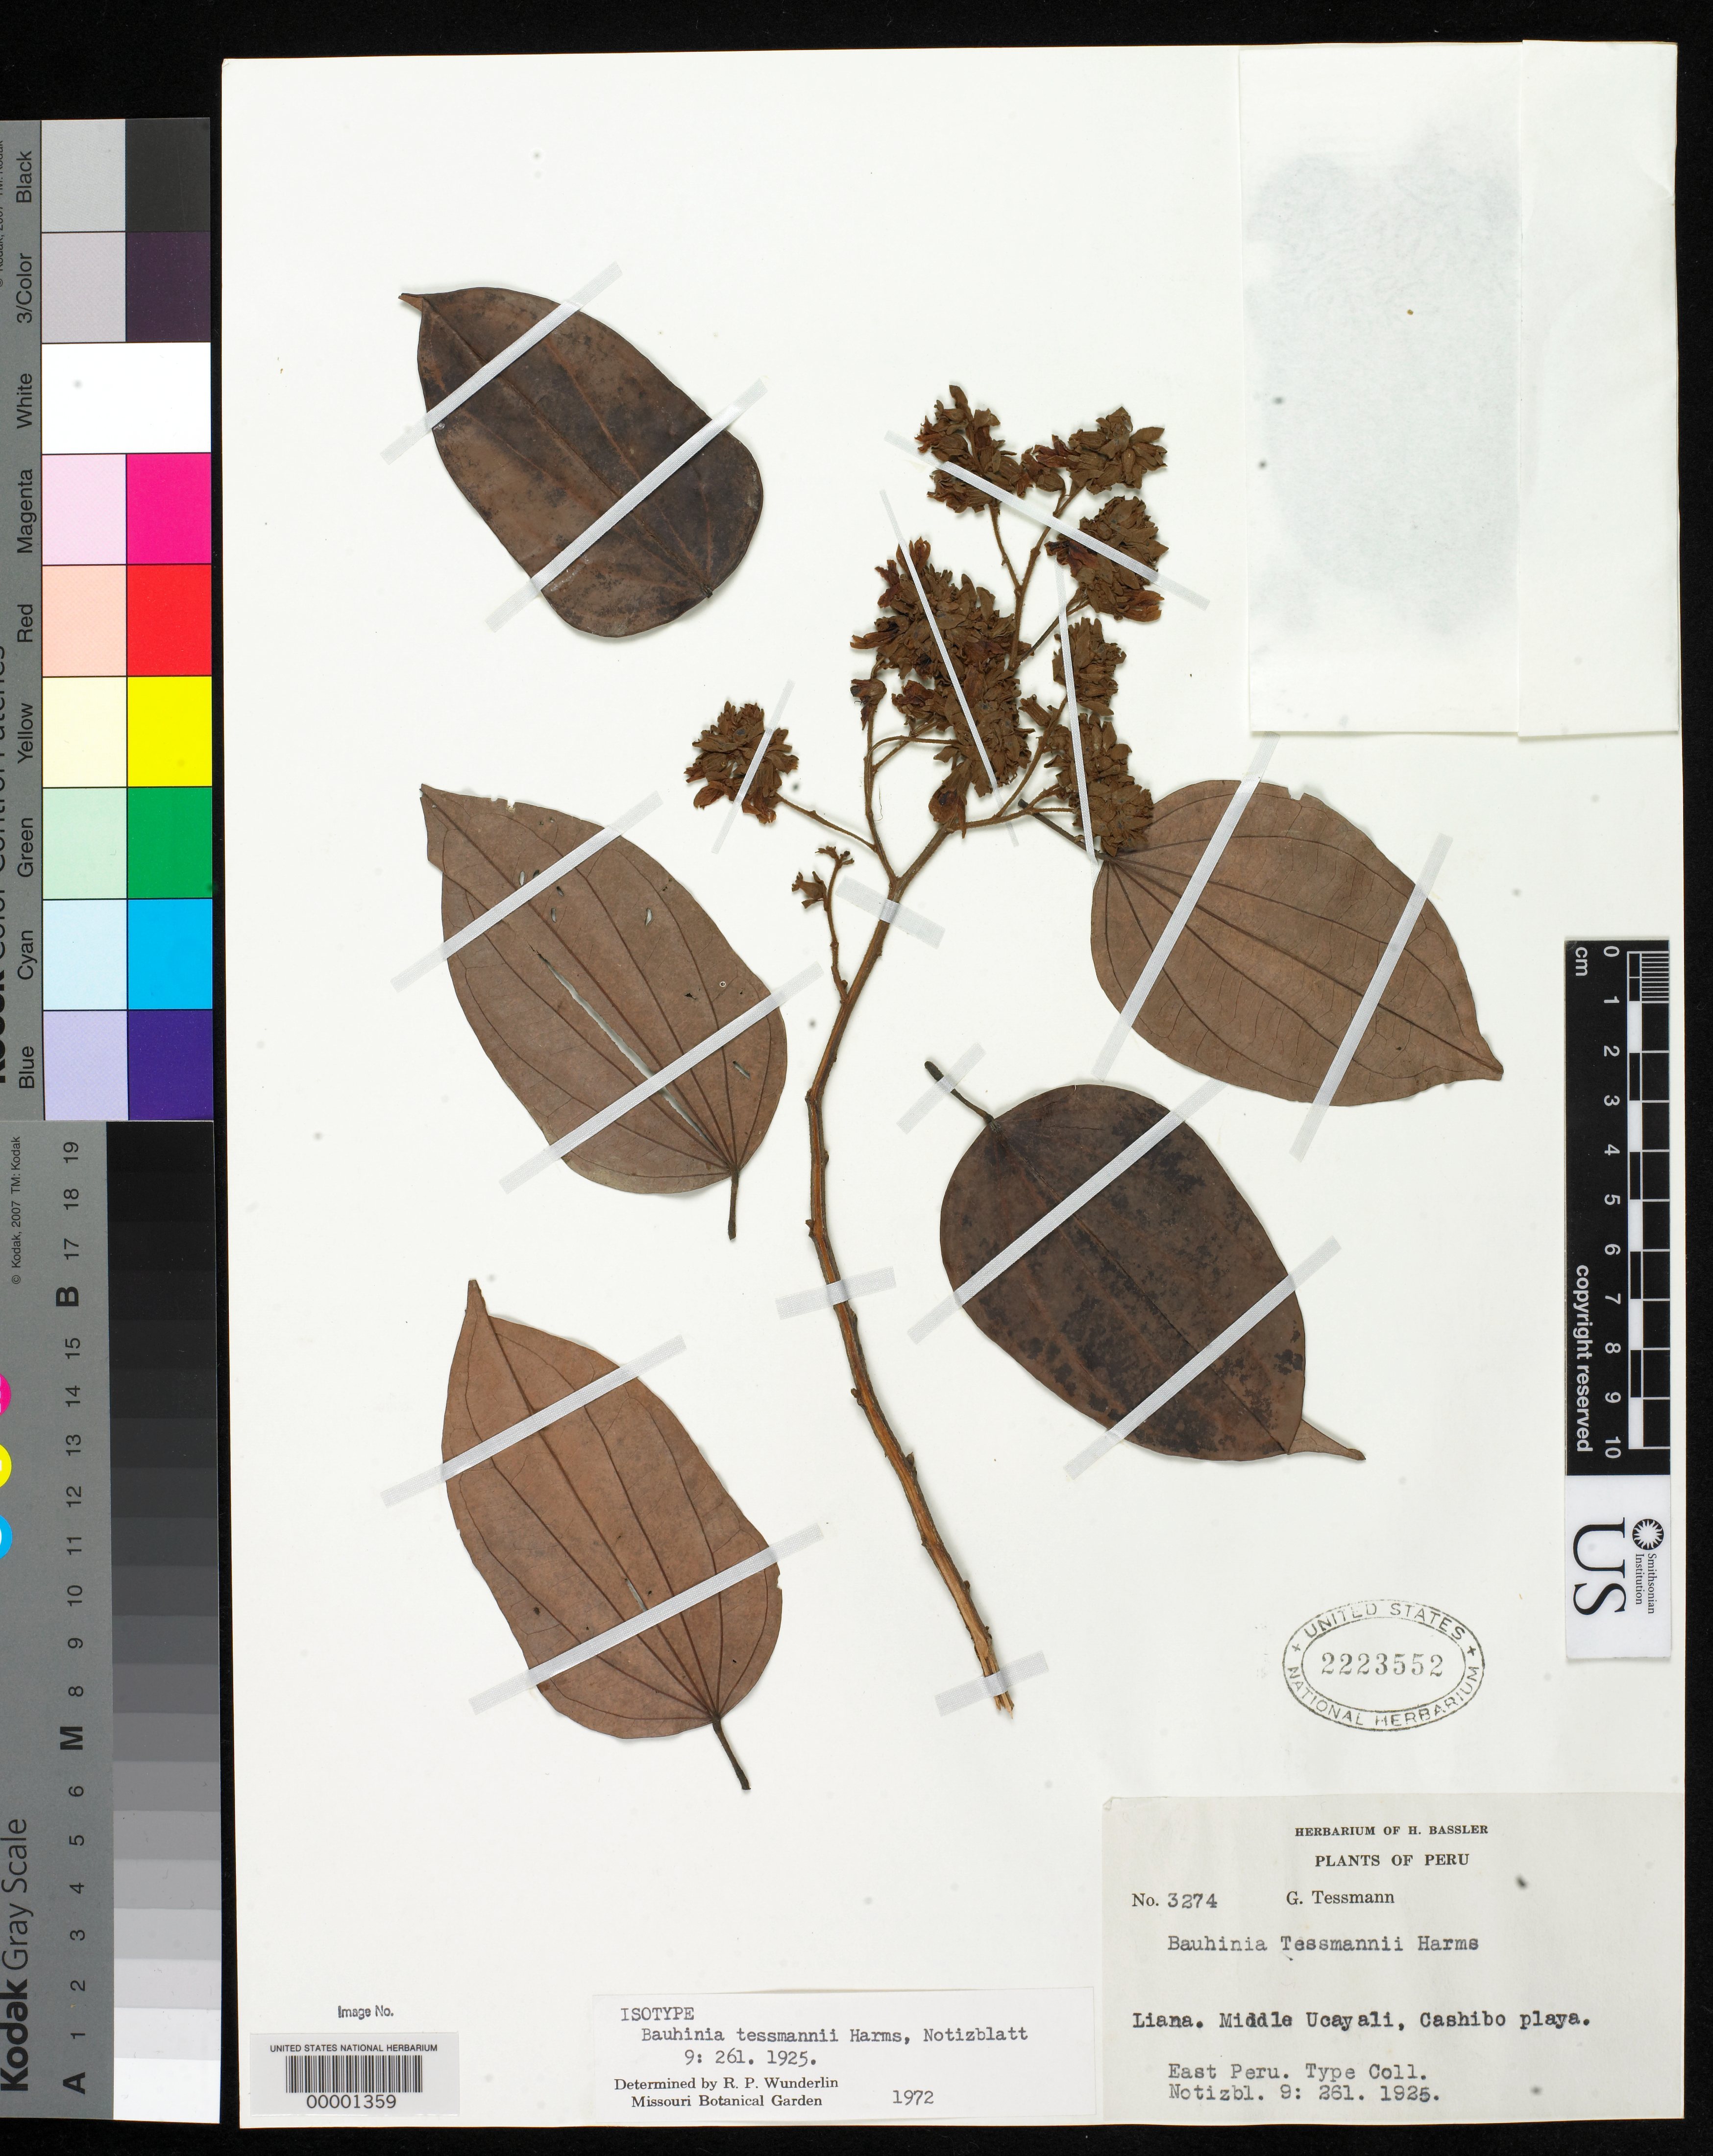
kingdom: Plantae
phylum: Tracheophyta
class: Magnoliopsida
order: Fabales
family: Fabaceae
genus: Bauhinia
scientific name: Bauhinia tessmannii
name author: Harms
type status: Isotype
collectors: G. Tessmann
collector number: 3274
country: Peru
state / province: San Martín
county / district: Mariscal Cáceres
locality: Rio Huallaga, margen Derecha del; Balsa Probana; dtto. Tocache Nuevo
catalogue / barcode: US 2223552